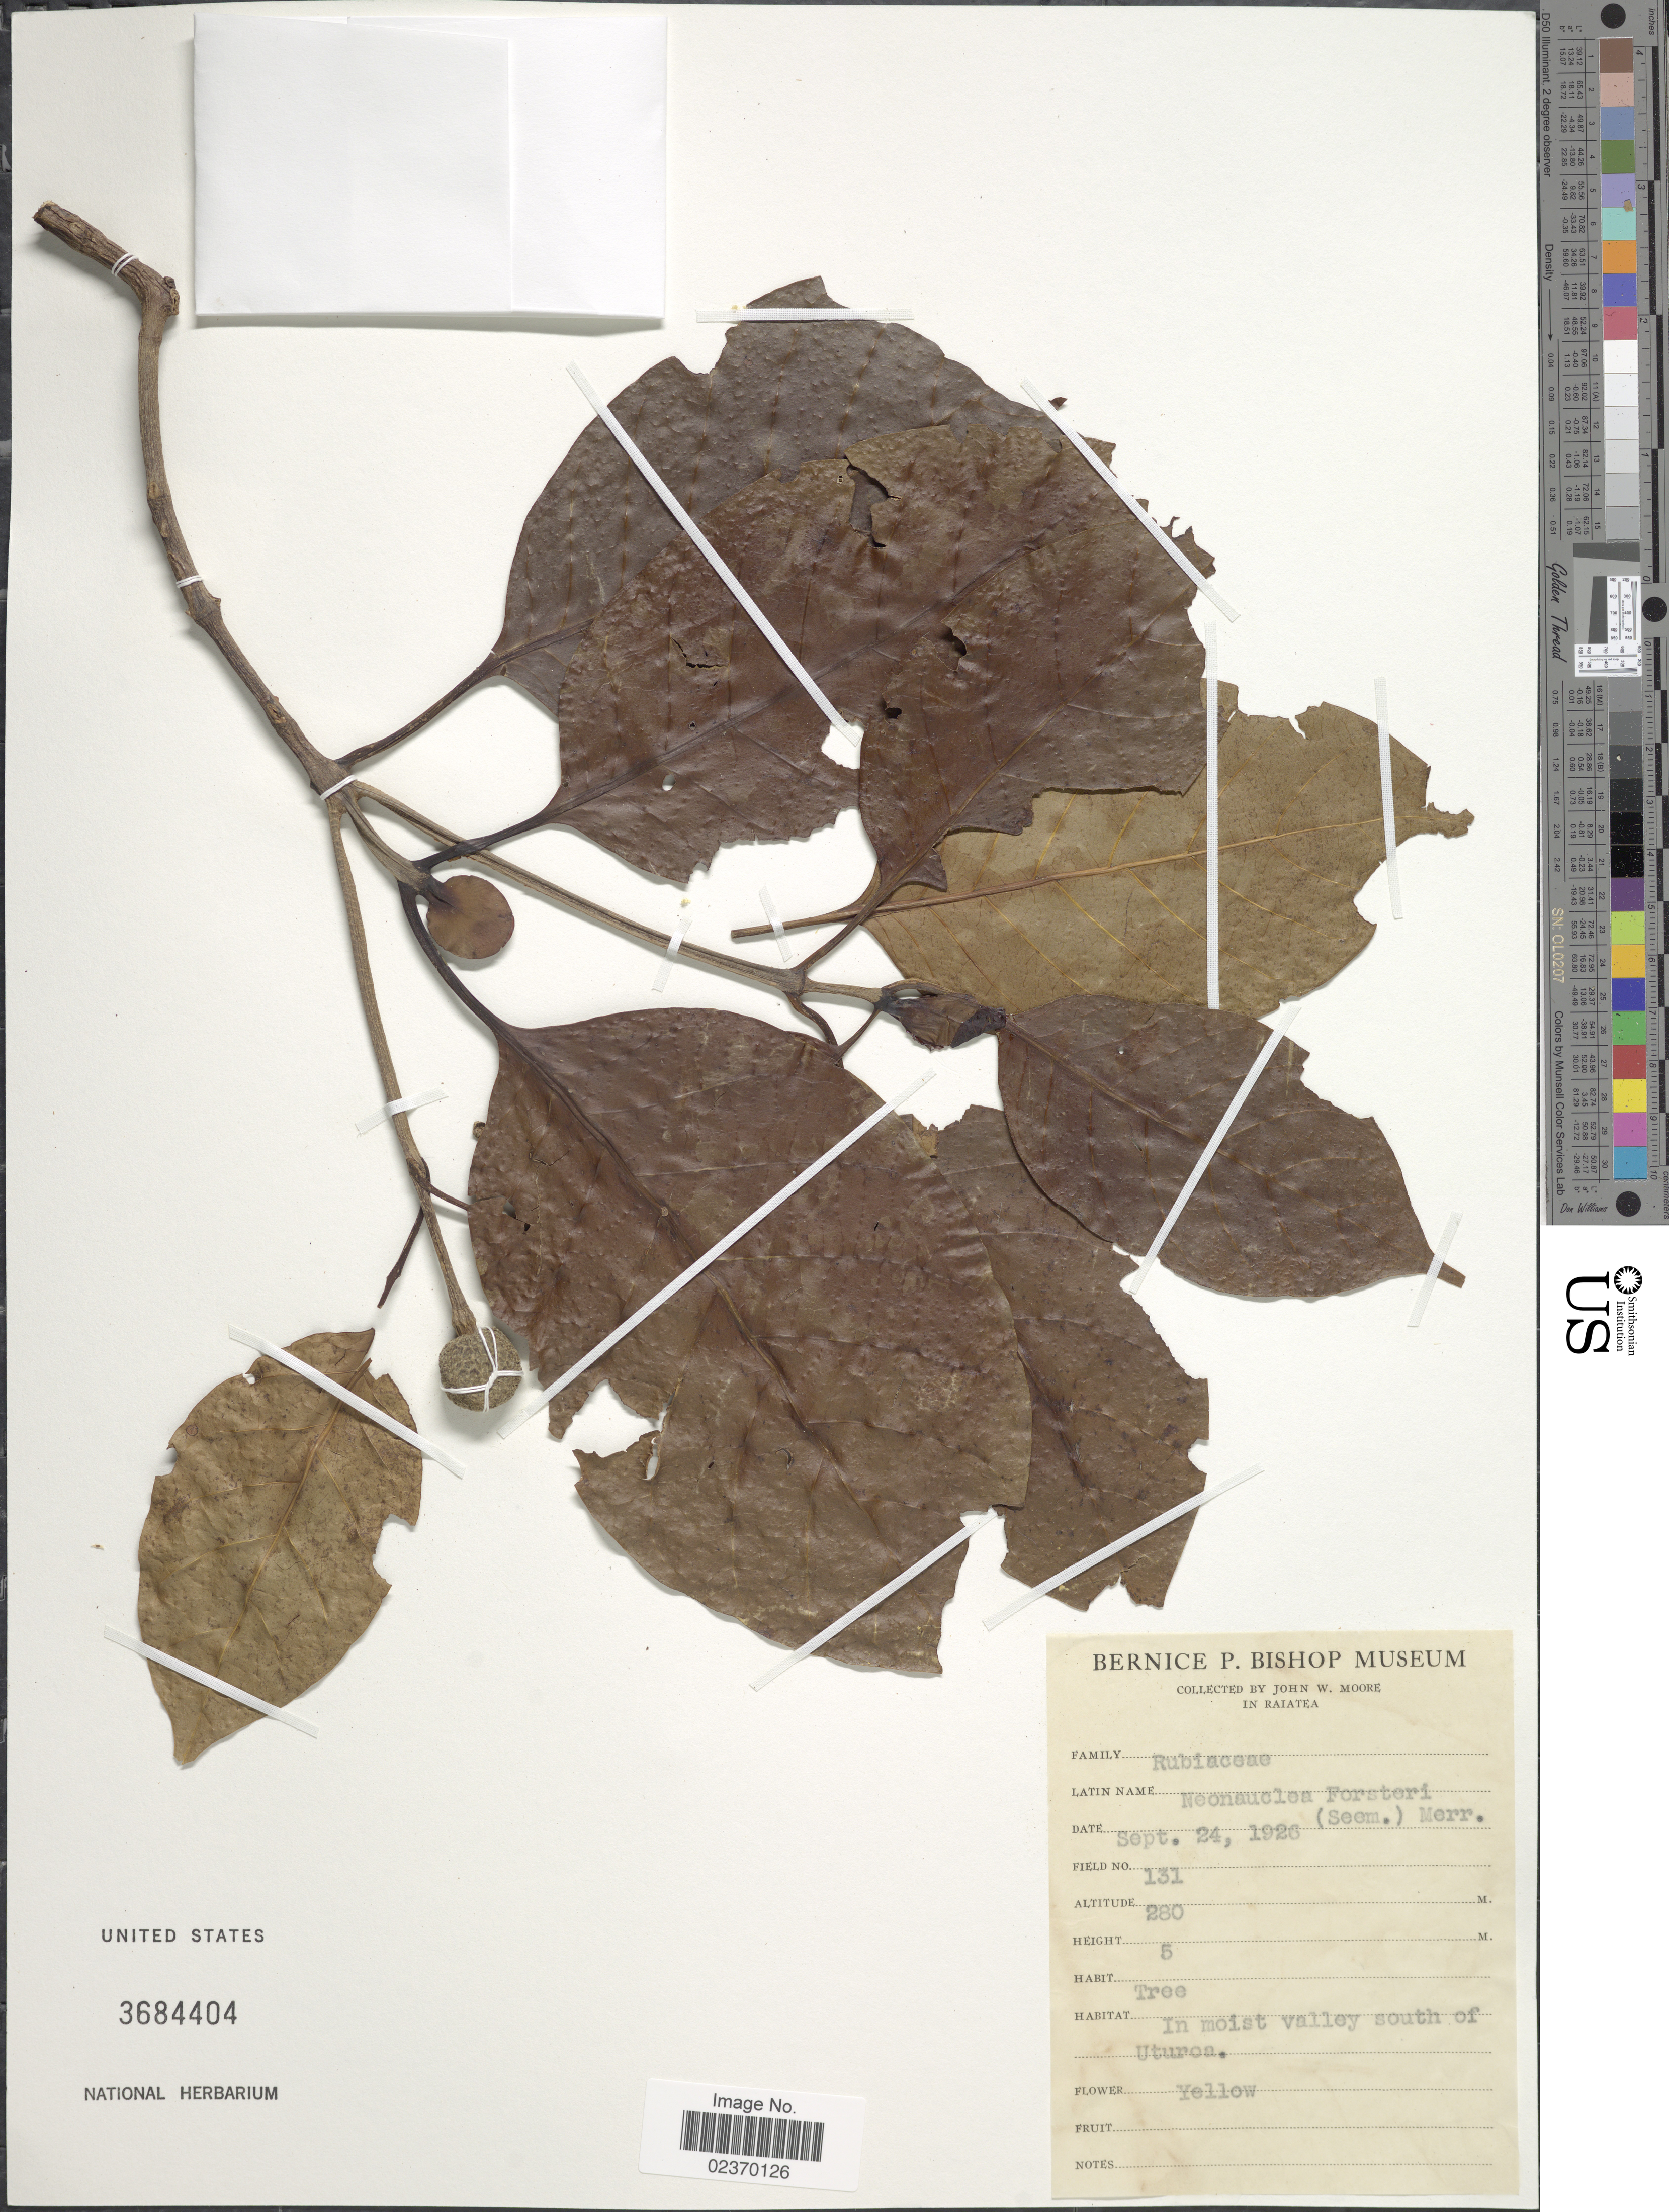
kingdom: Plantae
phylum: Tracheophyta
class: Magnoliopsida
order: Gentianales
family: Rubiaceae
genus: Neonauclea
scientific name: Neonauclea forsteri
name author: (Seem.) Merr.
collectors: J. Moore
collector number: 131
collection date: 1926-09-24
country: French Polynesia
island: Raiatea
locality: Raiatea, In moist valley south of Uturea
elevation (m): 280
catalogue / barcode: US 3684404